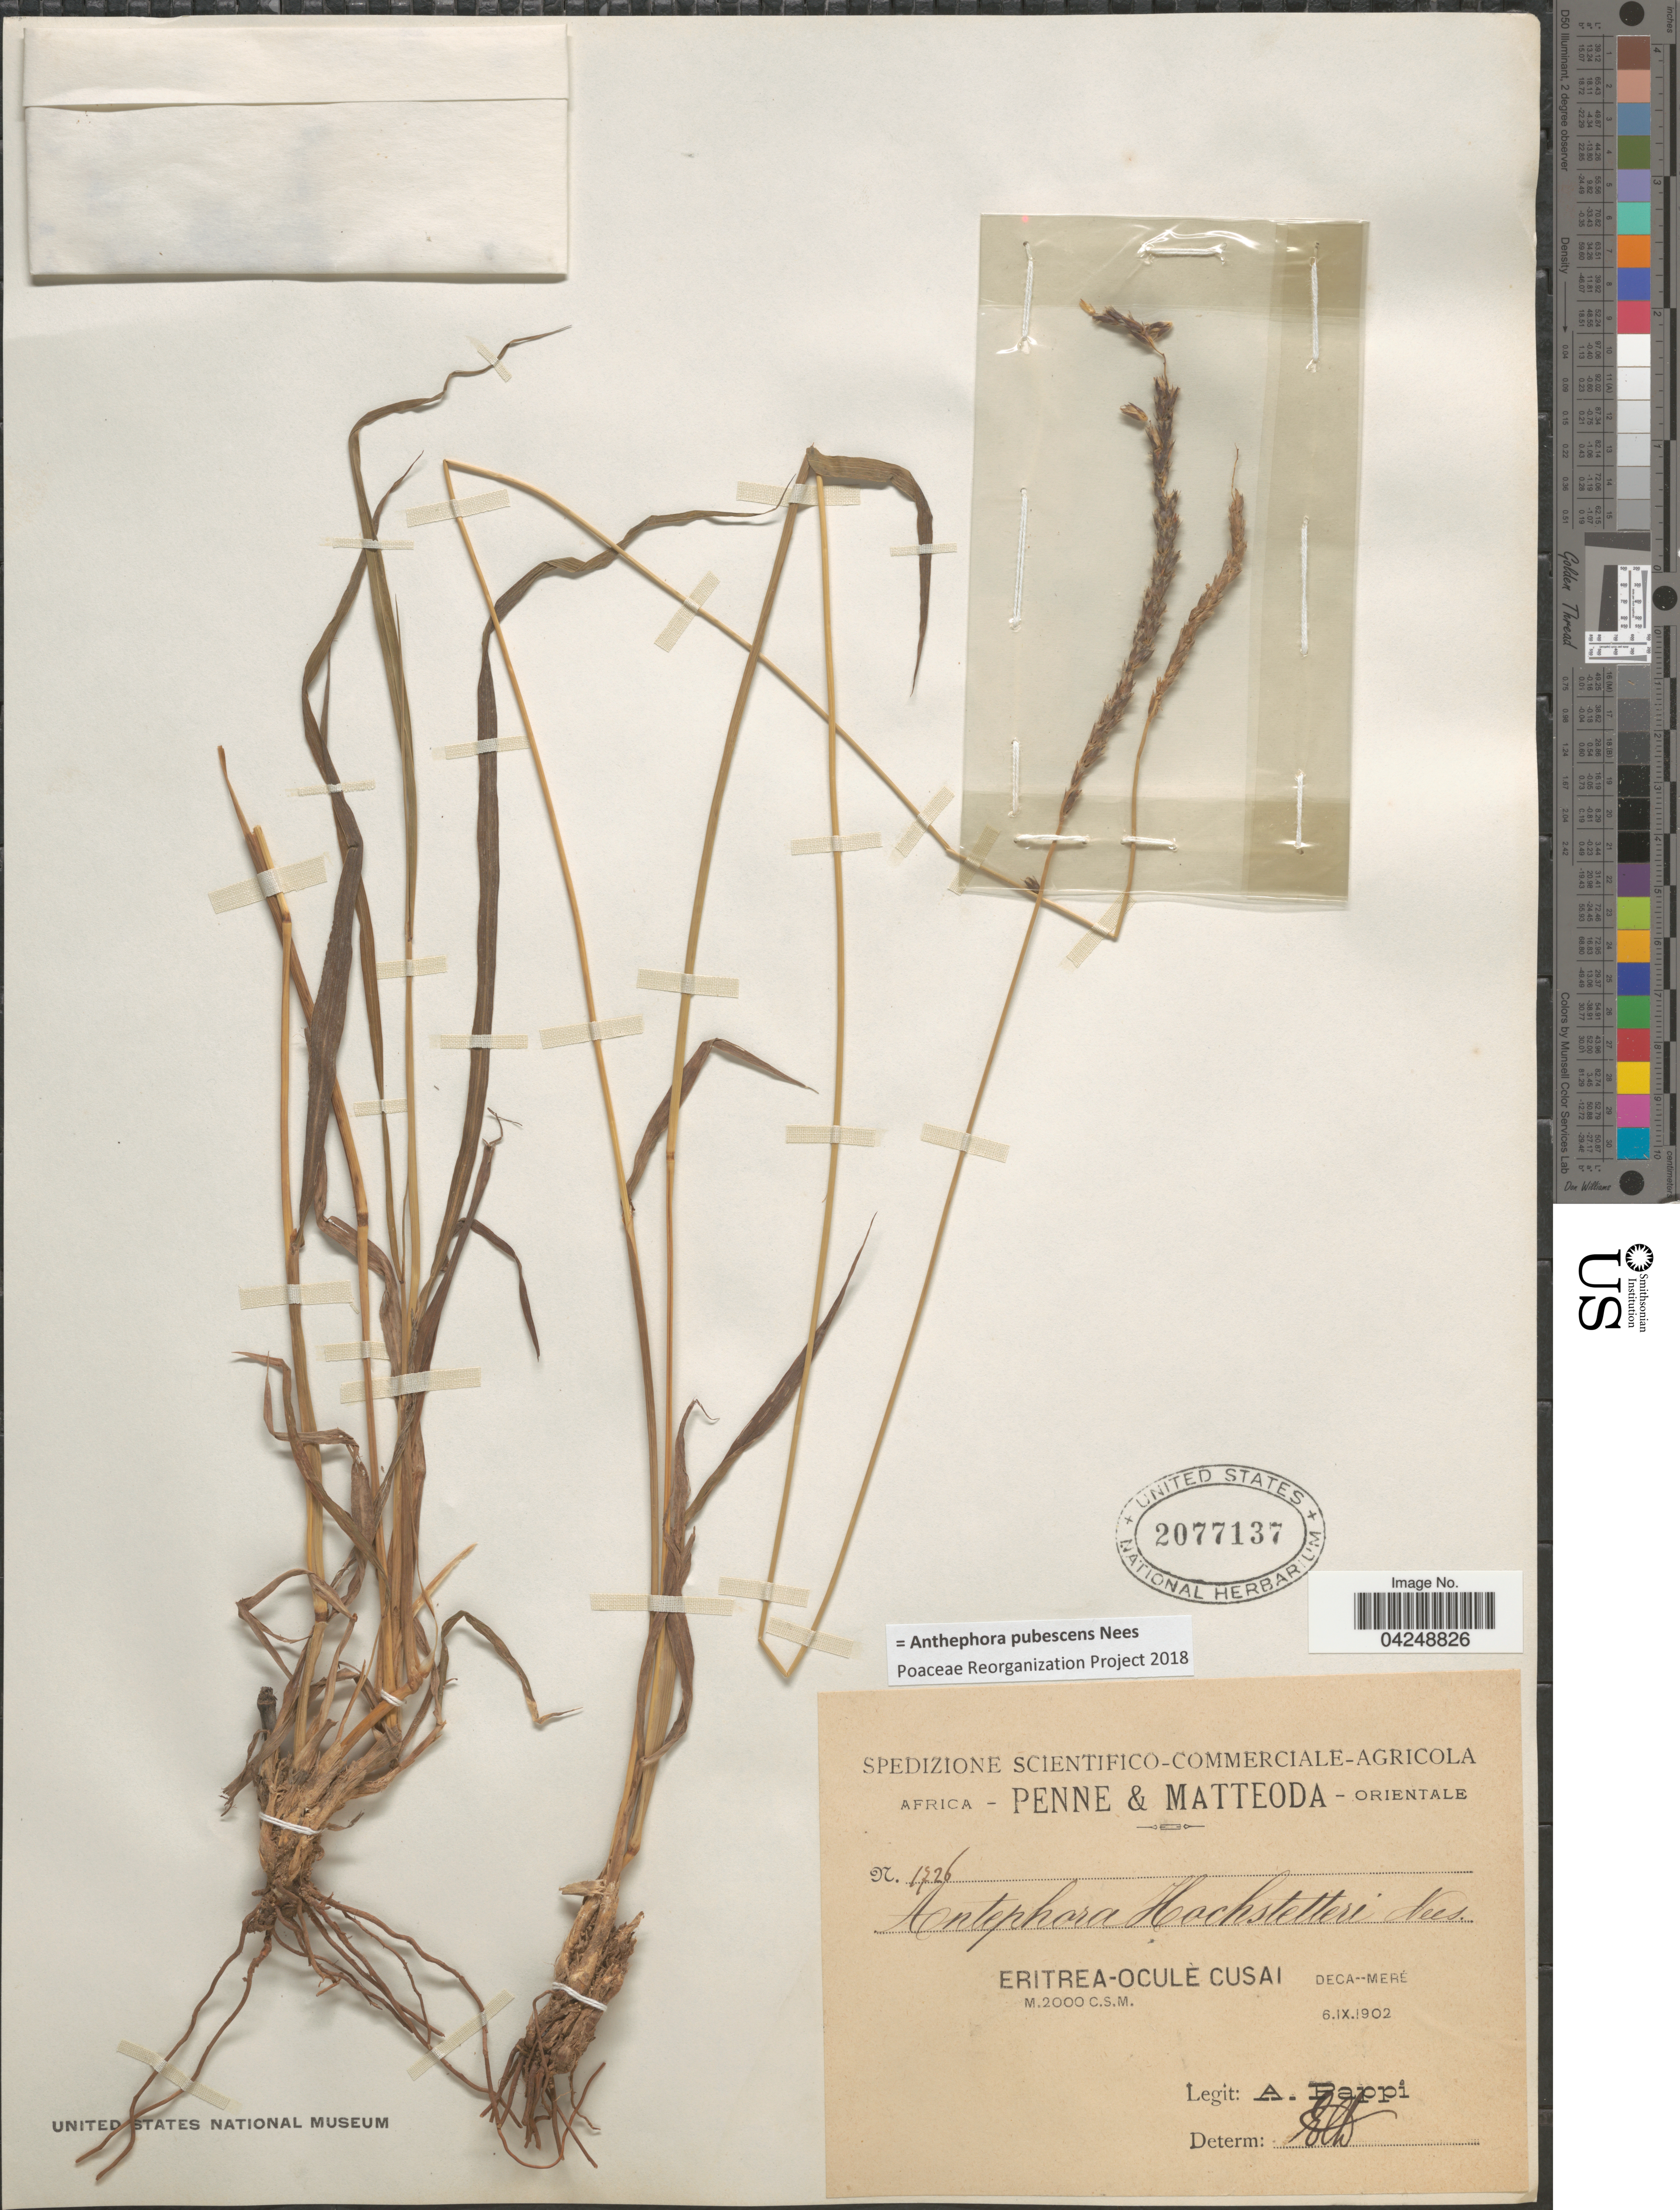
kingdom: Plantae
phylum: Tracheophyta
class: Liliopsida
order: Poales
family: Poaceae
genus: Anthephora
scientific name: Anthephora pubescens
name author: Nees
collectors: A. Pappi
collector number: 1726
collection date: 1902-09-06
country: Eritrea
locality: Africa Orientale. Eritrea-Oculè Cusai. Deca-Meré.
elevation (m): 2000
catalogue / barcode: US 2077137